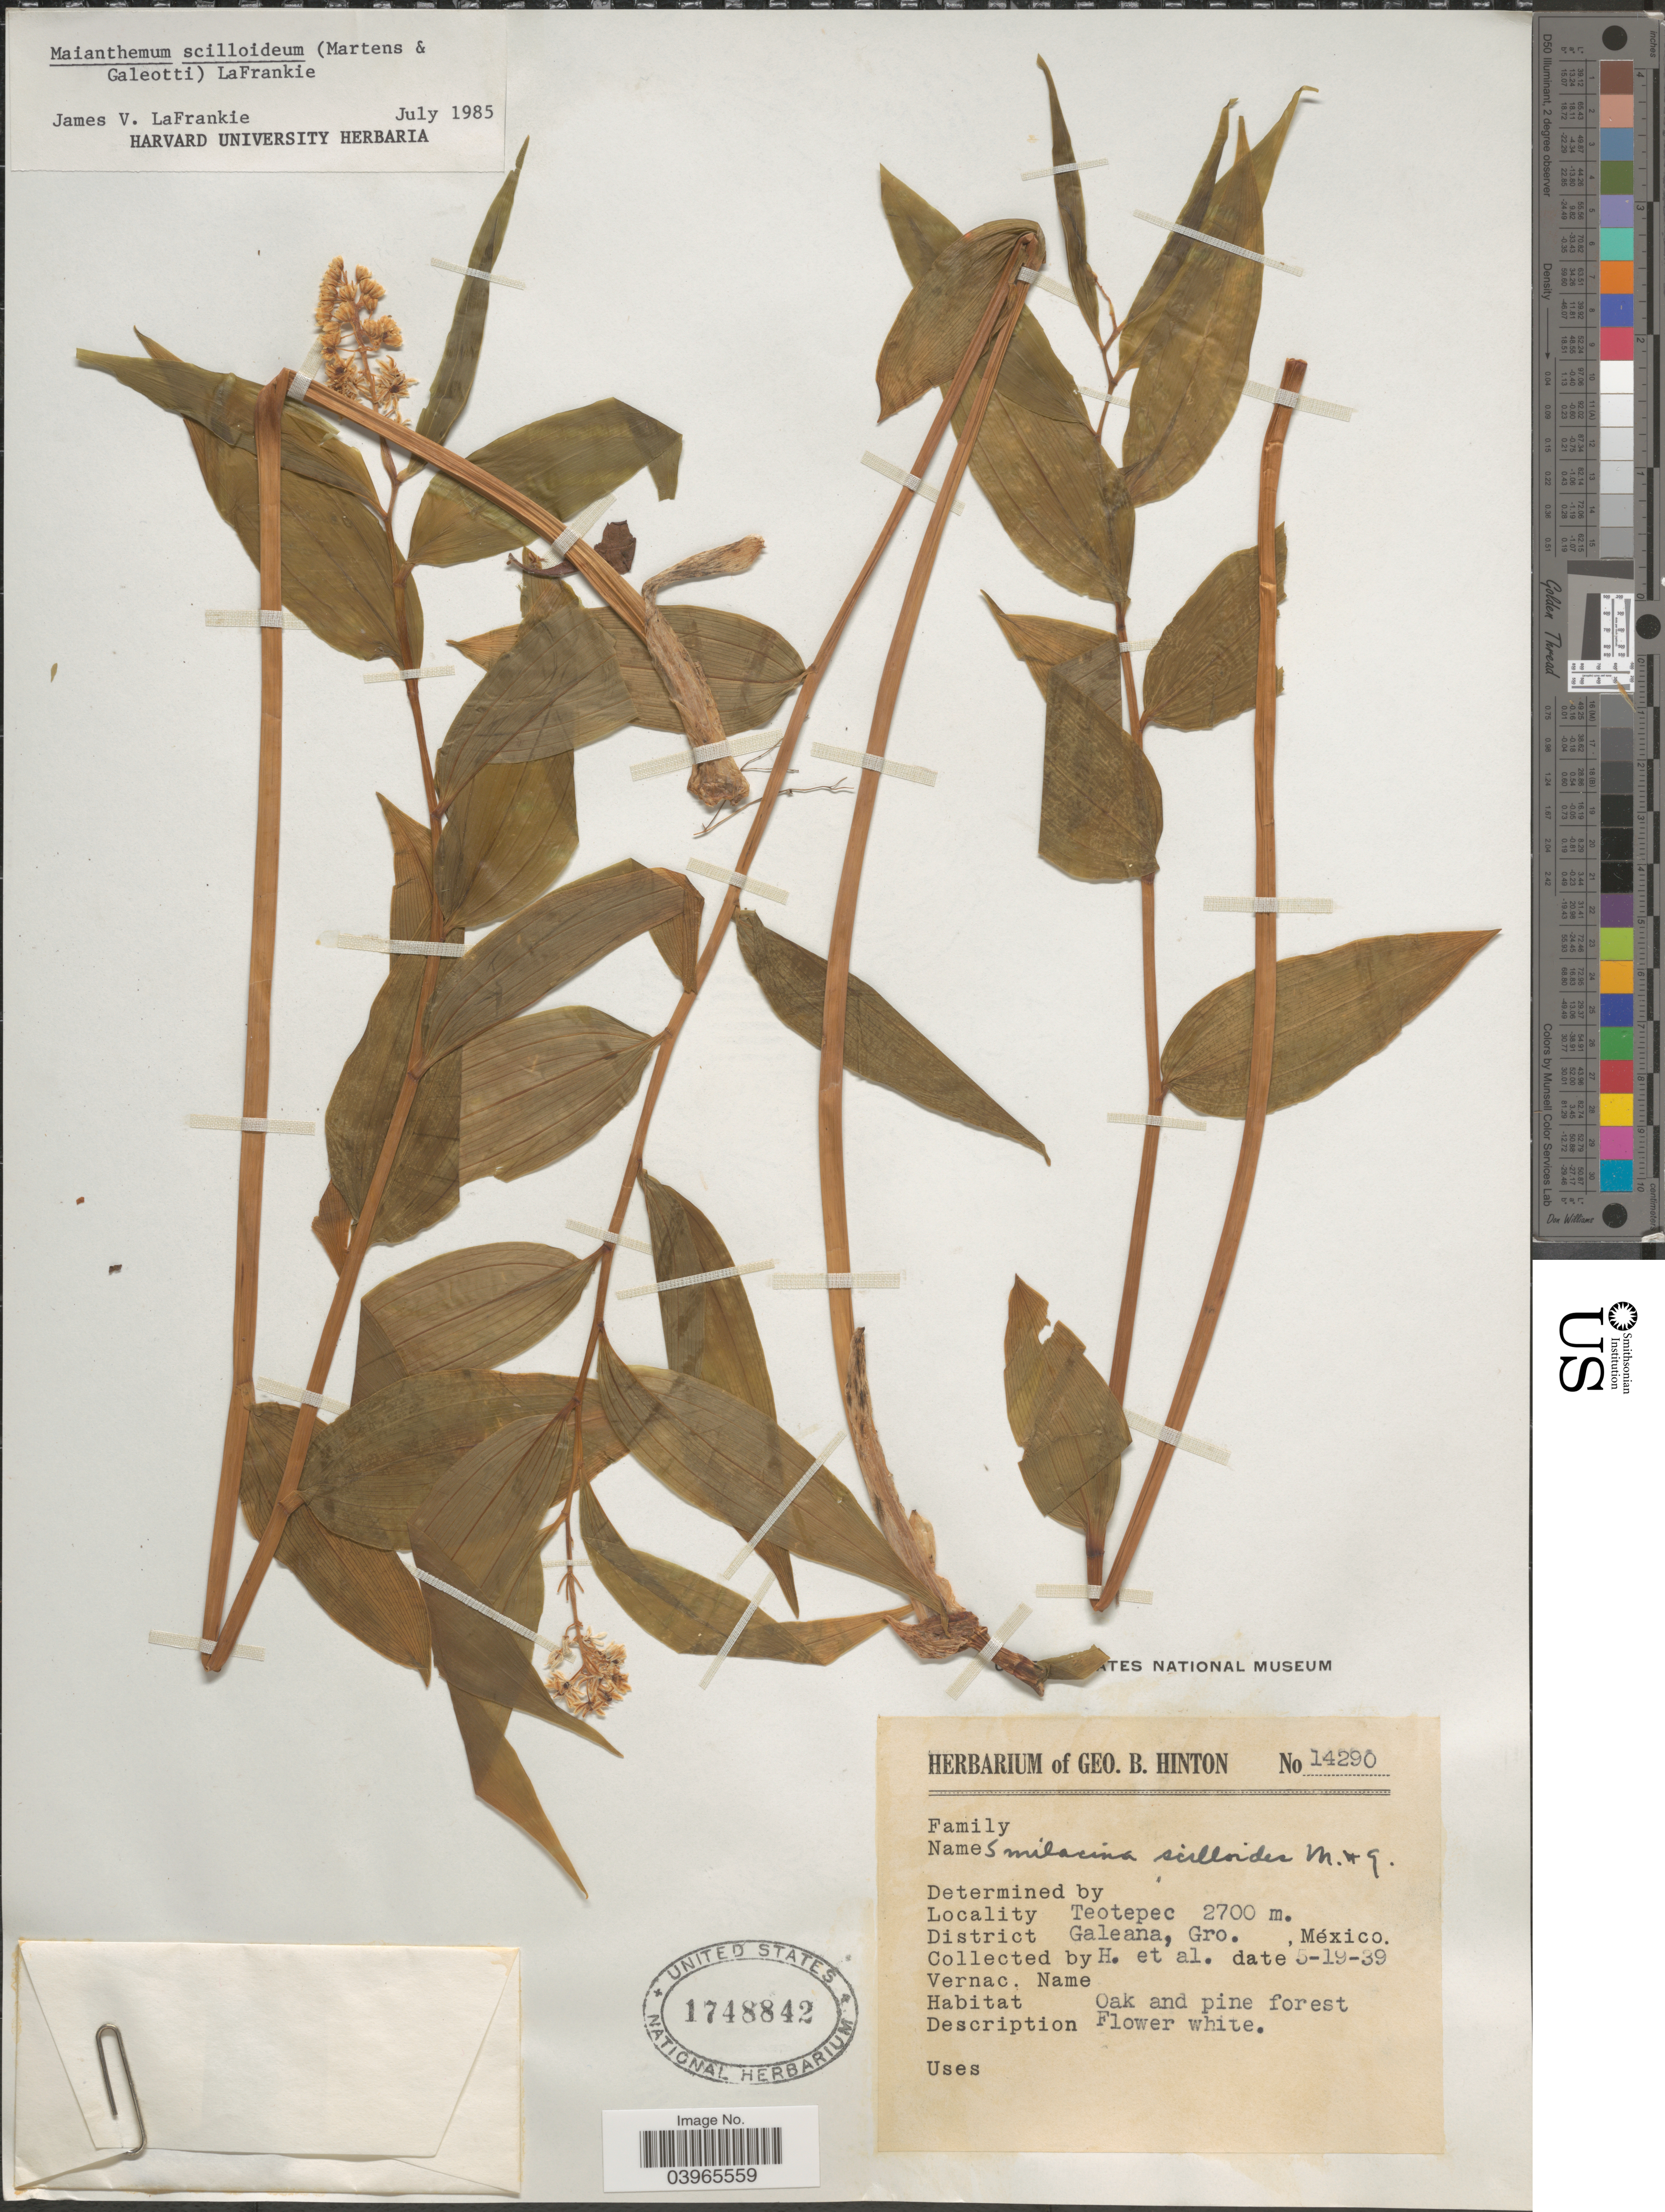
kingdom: Plantae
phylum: Tracheophyta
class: Liliopsida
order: Asparagales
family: Asparagaceae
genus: Maianthemum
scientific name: Maianthemum scilloideum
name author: (M. Martens & Galeotti) LaFrankie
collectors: G. B. Hinton & et al.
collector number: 14290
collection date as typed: Transcribed d/m/y: 19/5/39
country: Mexico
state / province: Guerrero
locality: Teotepec. District Galeana.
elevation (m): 2700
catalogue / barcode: US 1748842